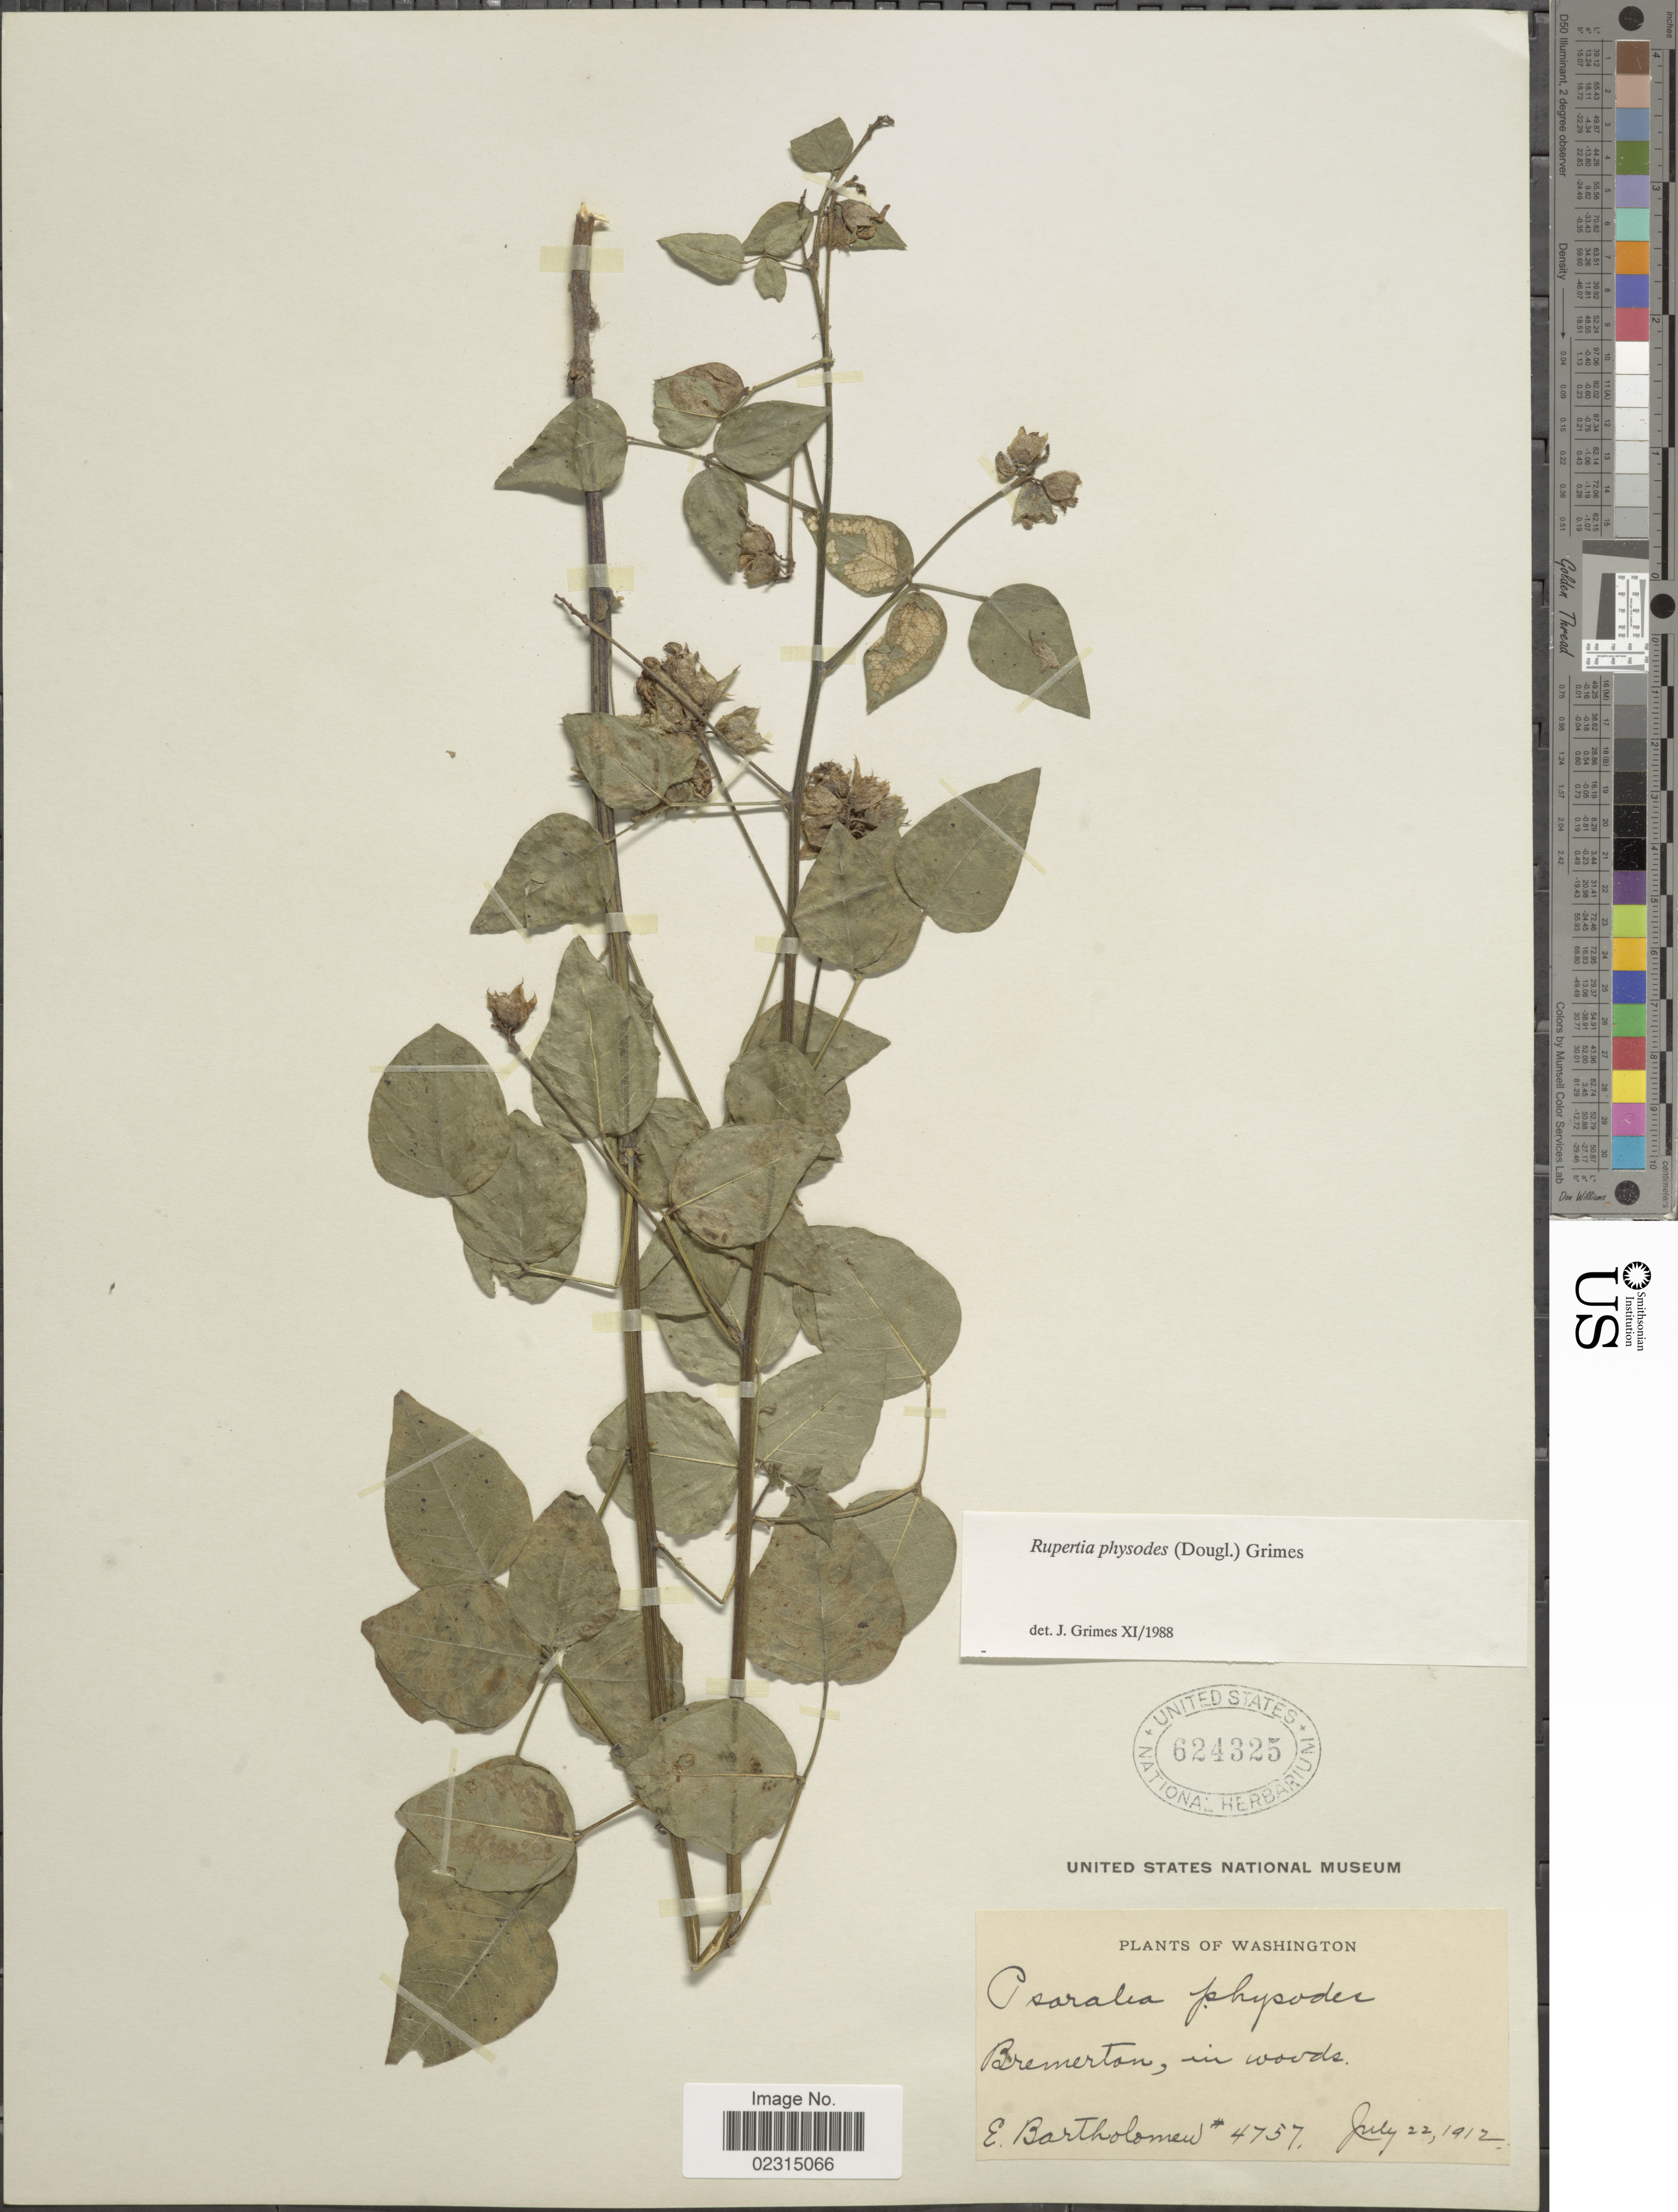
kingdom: Plantae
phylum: Tracheophyta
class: Magnoliopsida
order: Fabales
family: Fabaceae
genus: Rupertia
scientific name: Rupertia physodes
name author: (Douglas) J.W. Grimes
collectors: E. Bartholomew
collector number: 4757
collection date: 1912-07-22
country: United States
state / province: Washington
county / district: Kitsap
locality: Bremerton, in woods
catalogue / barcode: US 624325